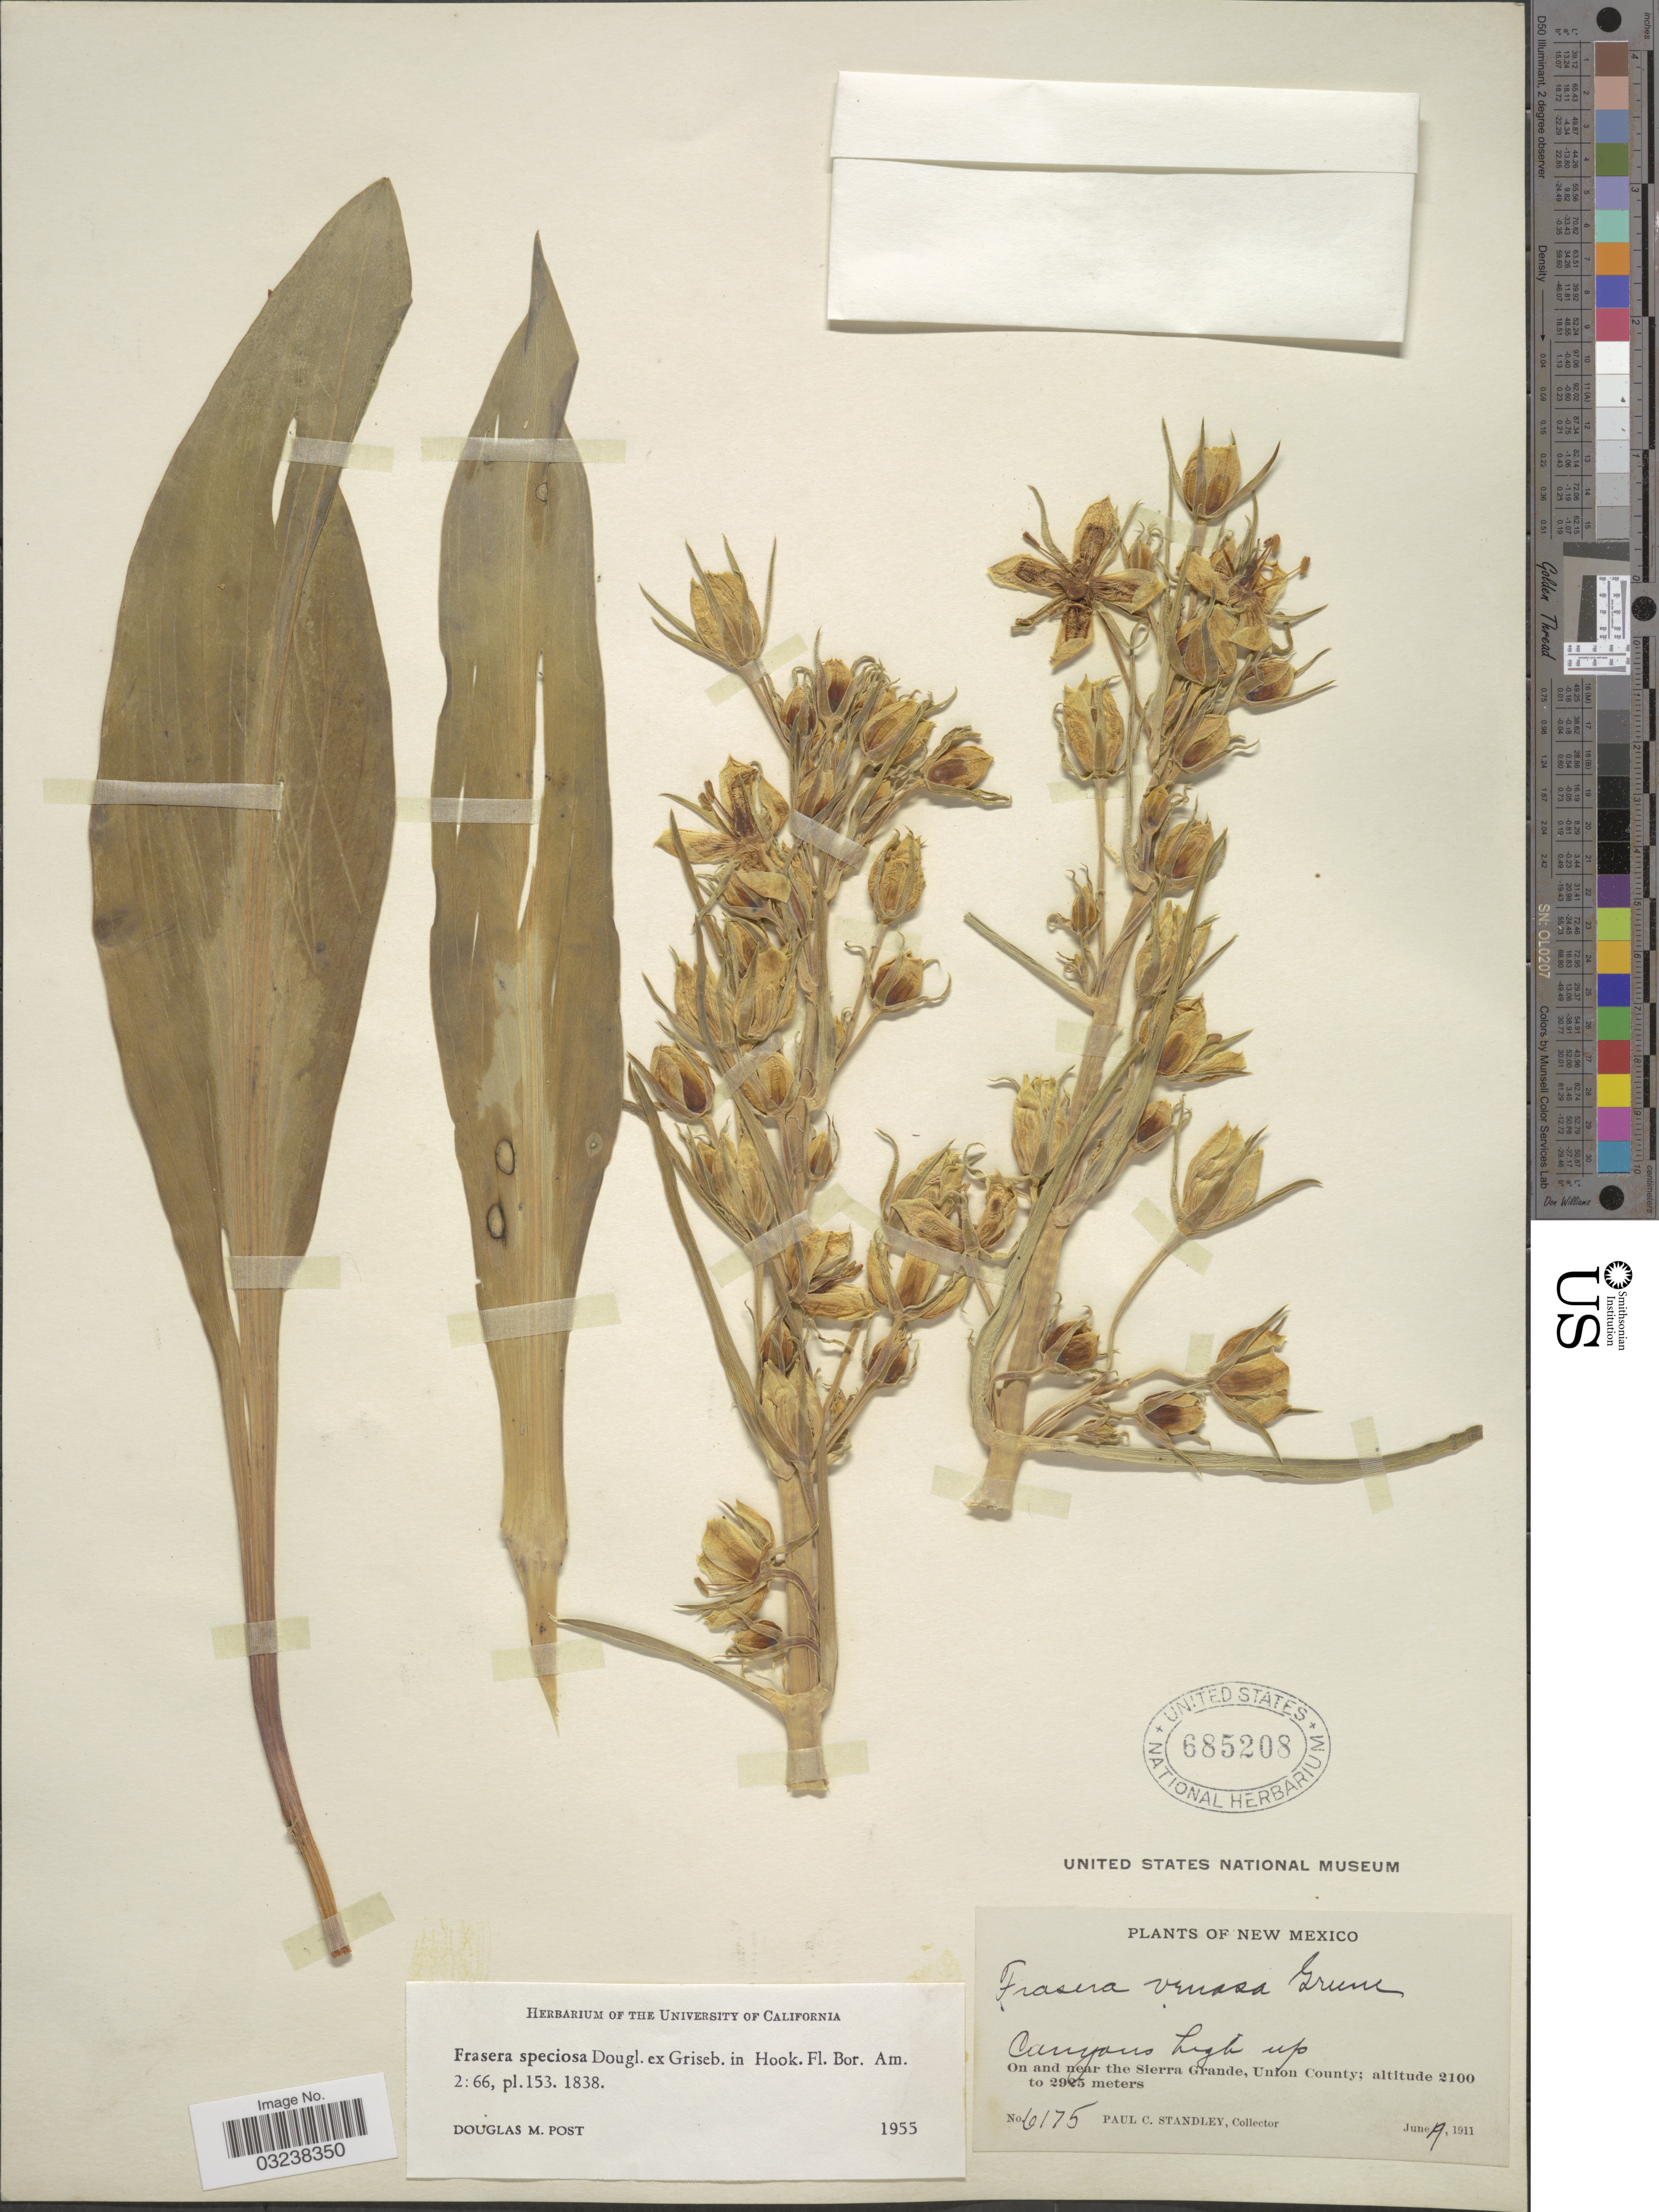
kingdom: Plantae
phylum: Tracheophyta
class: Magnoliopsida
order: Gentianales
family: Gentianaceae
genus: Swertia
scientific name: Swertia radiata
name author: (Kellogg) Kuntze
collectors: P. C. Standley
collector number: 6175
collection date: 1911-06-19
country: United States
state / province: New Mexico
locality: Canyons high up. On and near the Sierra Grande, Union County.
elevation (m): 2100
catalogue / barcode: US 685208